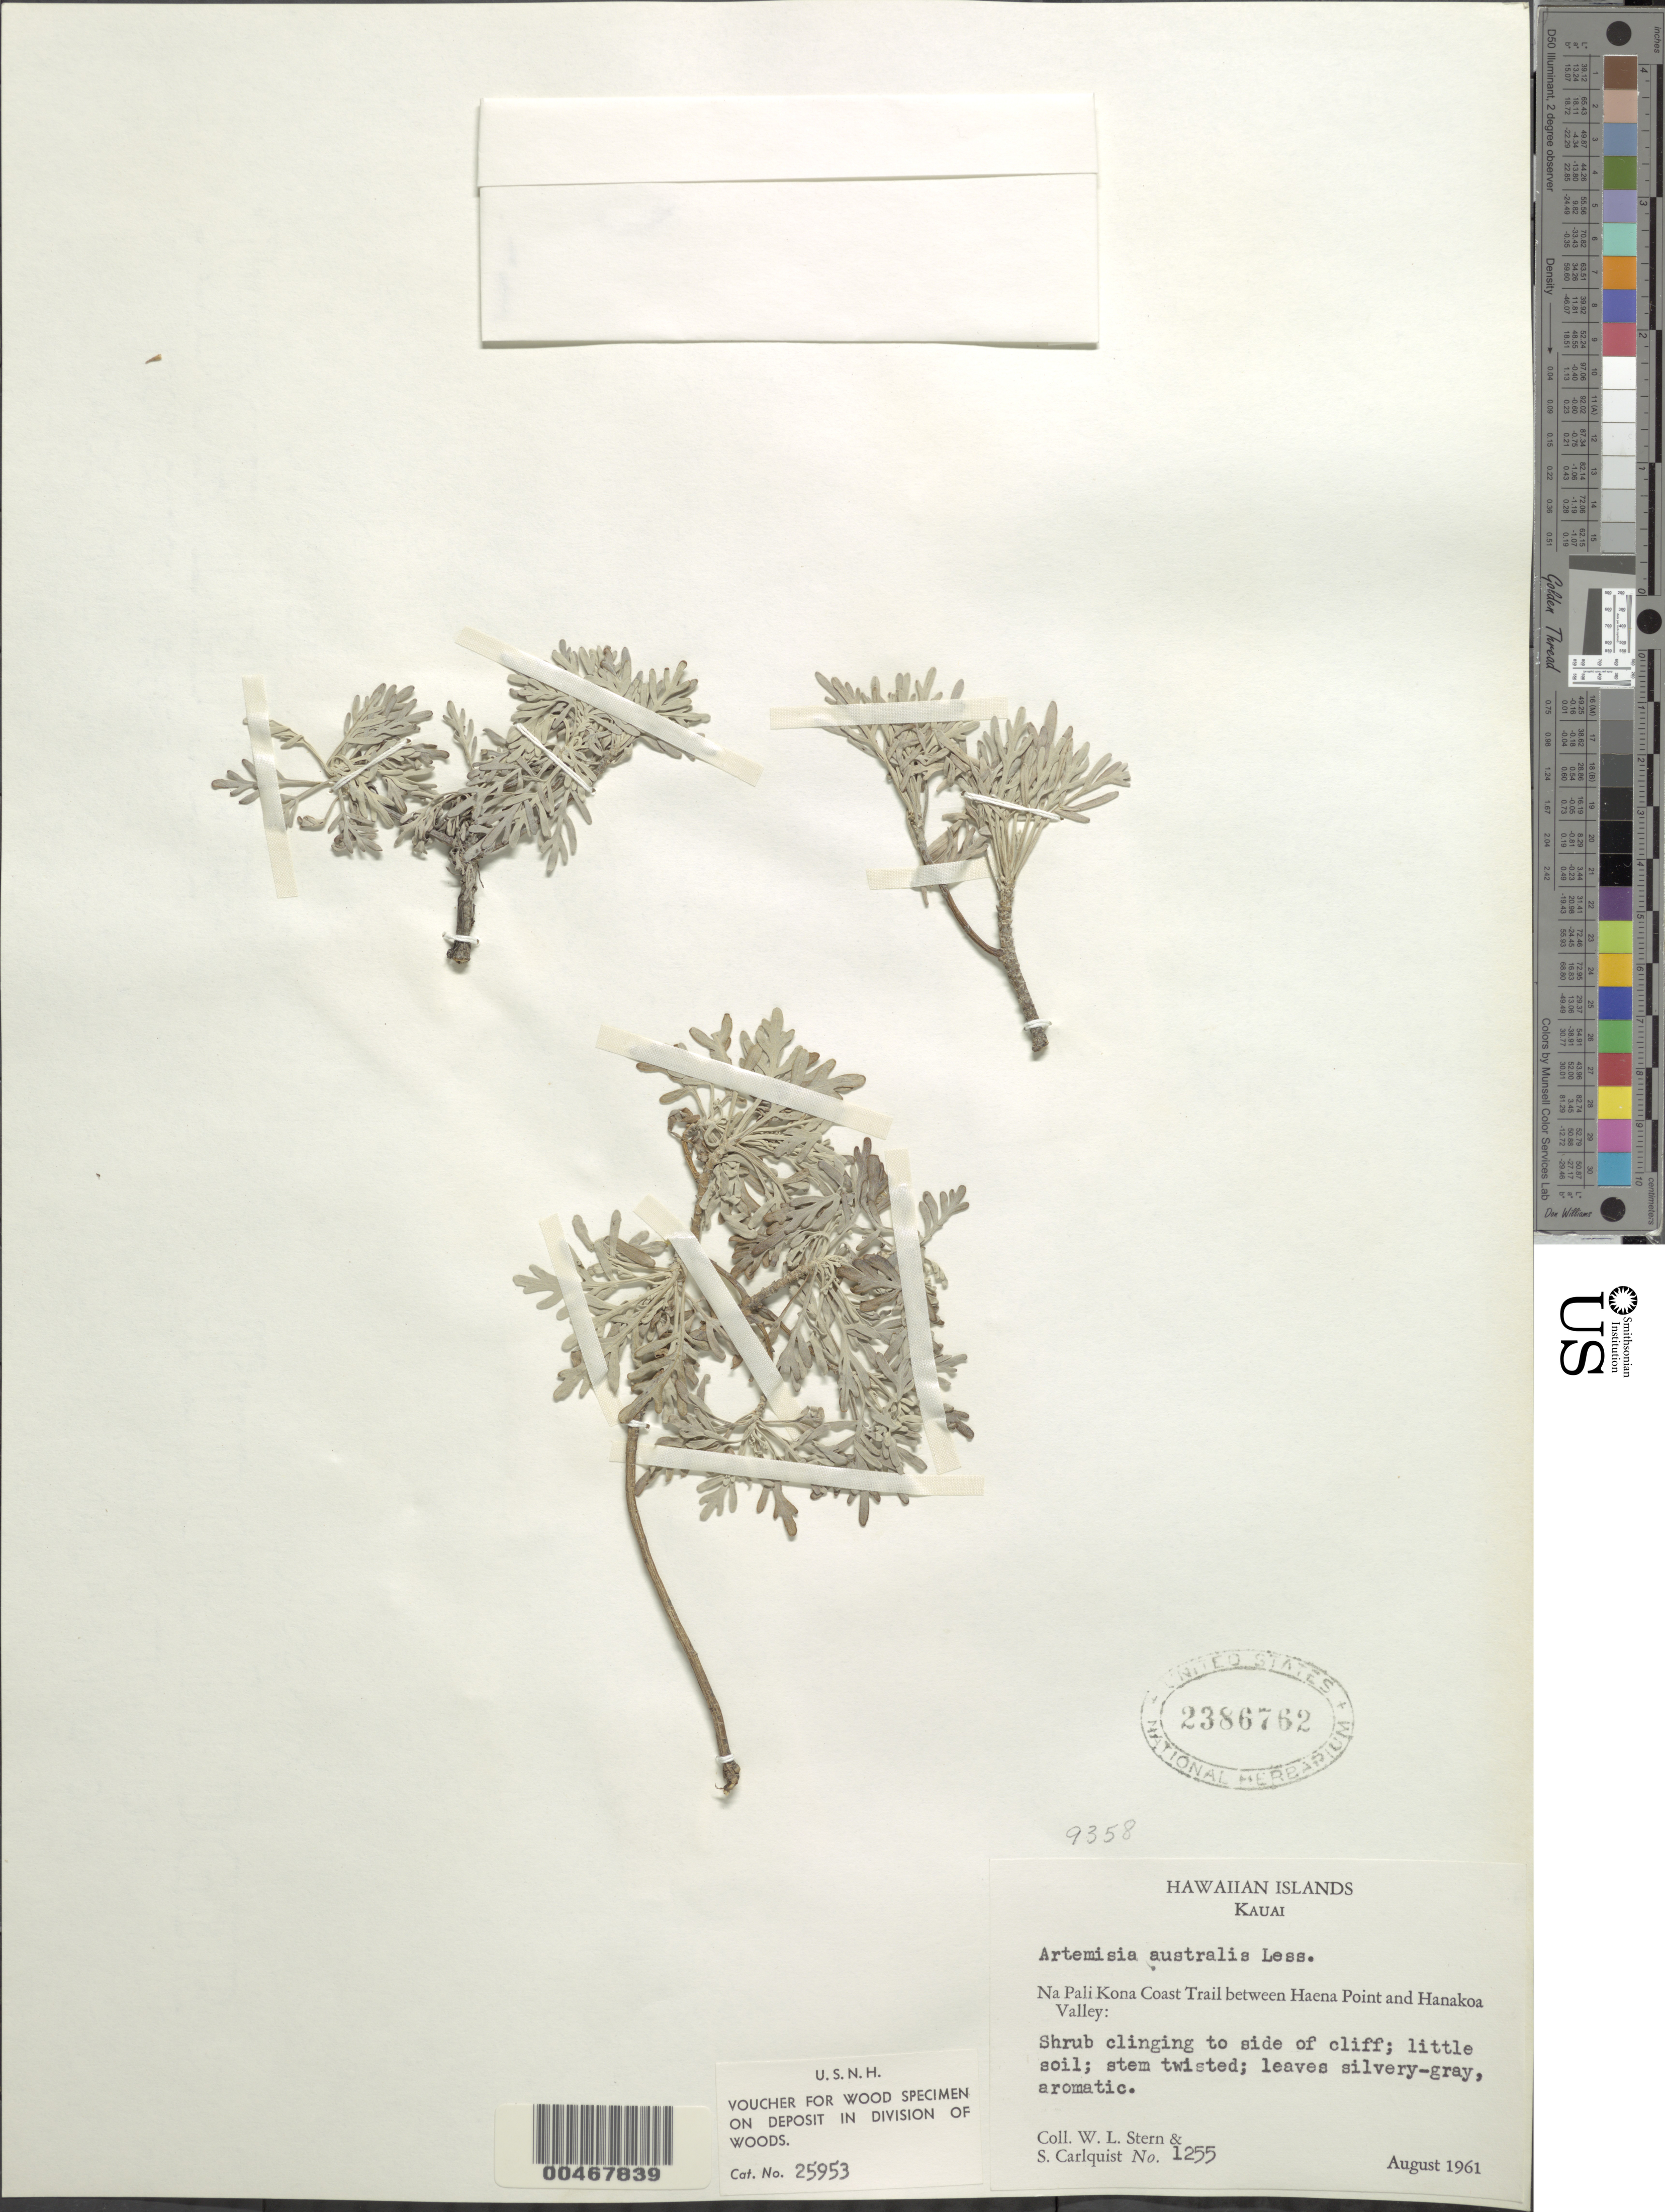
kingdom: Plantae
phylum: Tracheophyta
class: Magnoliopsida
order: Asterales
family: Asteraceae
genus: Artemisia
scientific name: Artemisia australis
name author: Less.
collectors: W. L. Stern & S. Carlquist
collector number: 1255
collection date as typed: Aug 1961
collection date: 1961-08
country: United States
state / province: Hawaii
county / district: Kauai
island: Kaua'i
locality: Na Pali Kona Coast Trail between Haena Point and Hanakoa Valley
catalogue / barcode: US 2386762